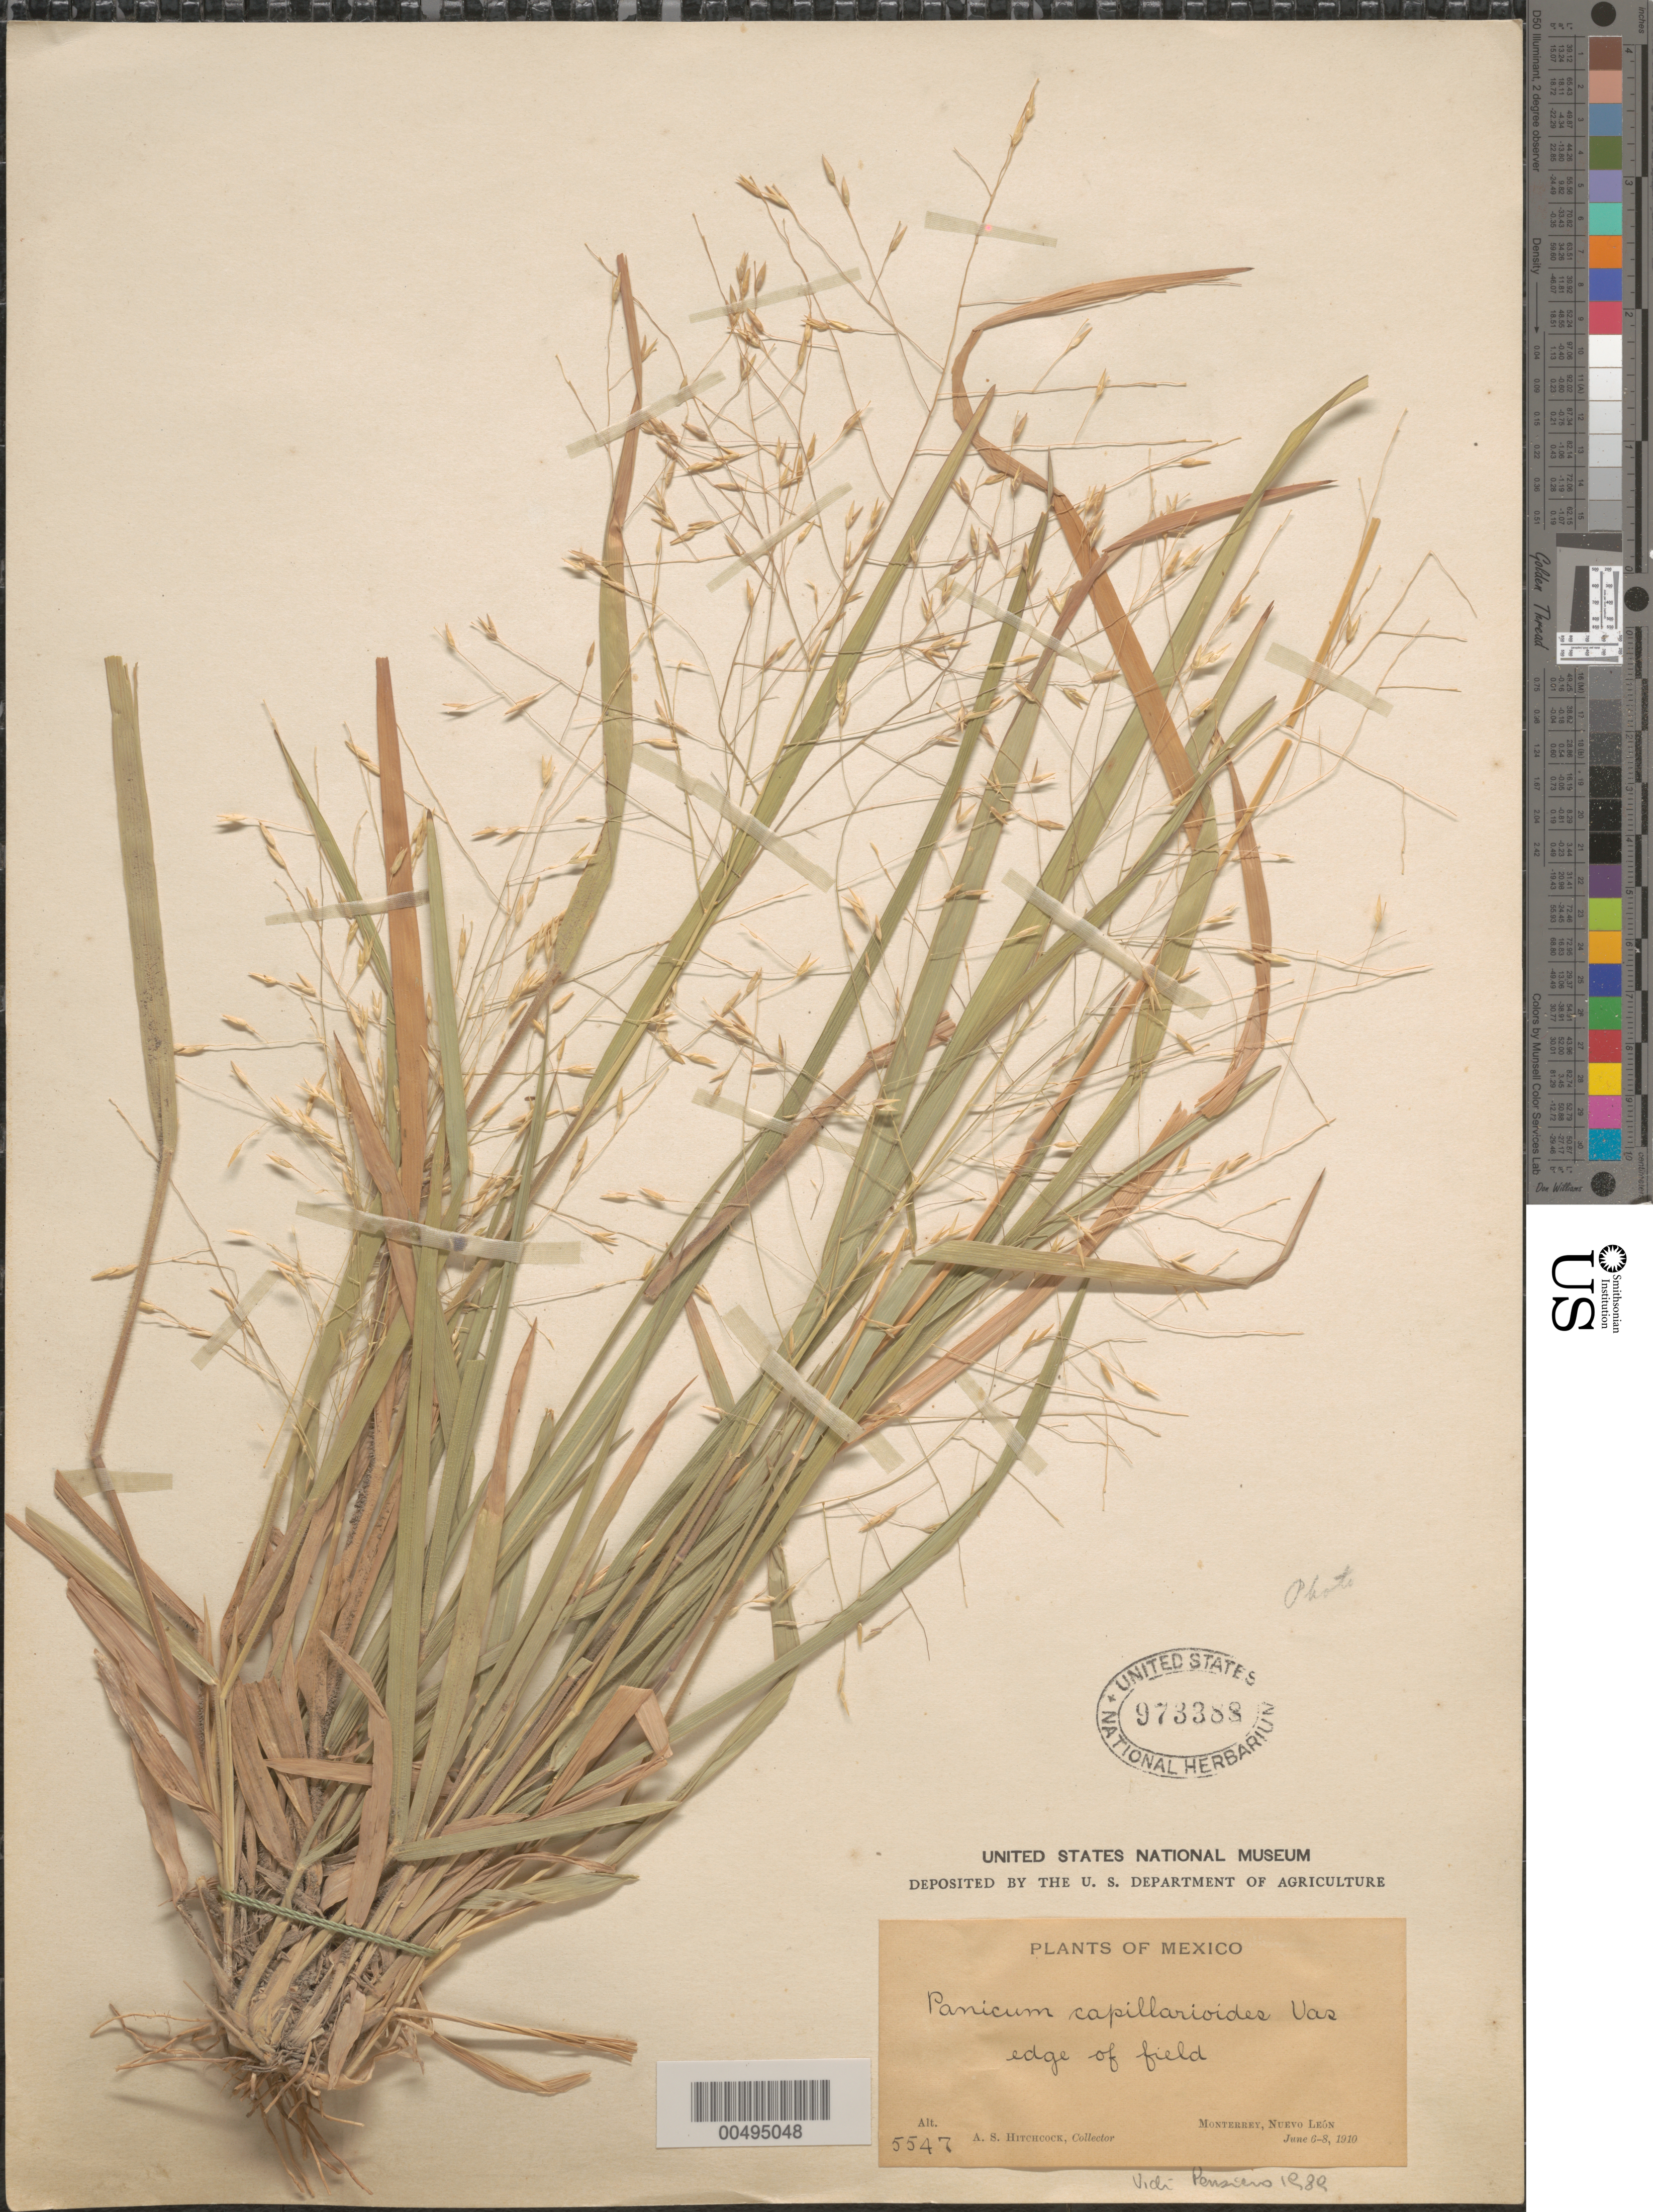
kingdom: Plantae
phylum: Tracheophyta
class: Liliopsida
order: Poales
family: Poaceae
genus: Panicum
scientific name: Panicum capillarioides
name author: Vasey in J.M. Coult.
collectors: A. S. Hitchcock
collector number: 5547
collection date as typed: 6 Jun 1910 to 8 Jun 1910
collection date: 1910-06-06/1910-06-08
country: Mexico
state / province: Nuevo León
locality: Monterrey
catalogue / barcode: US 973388